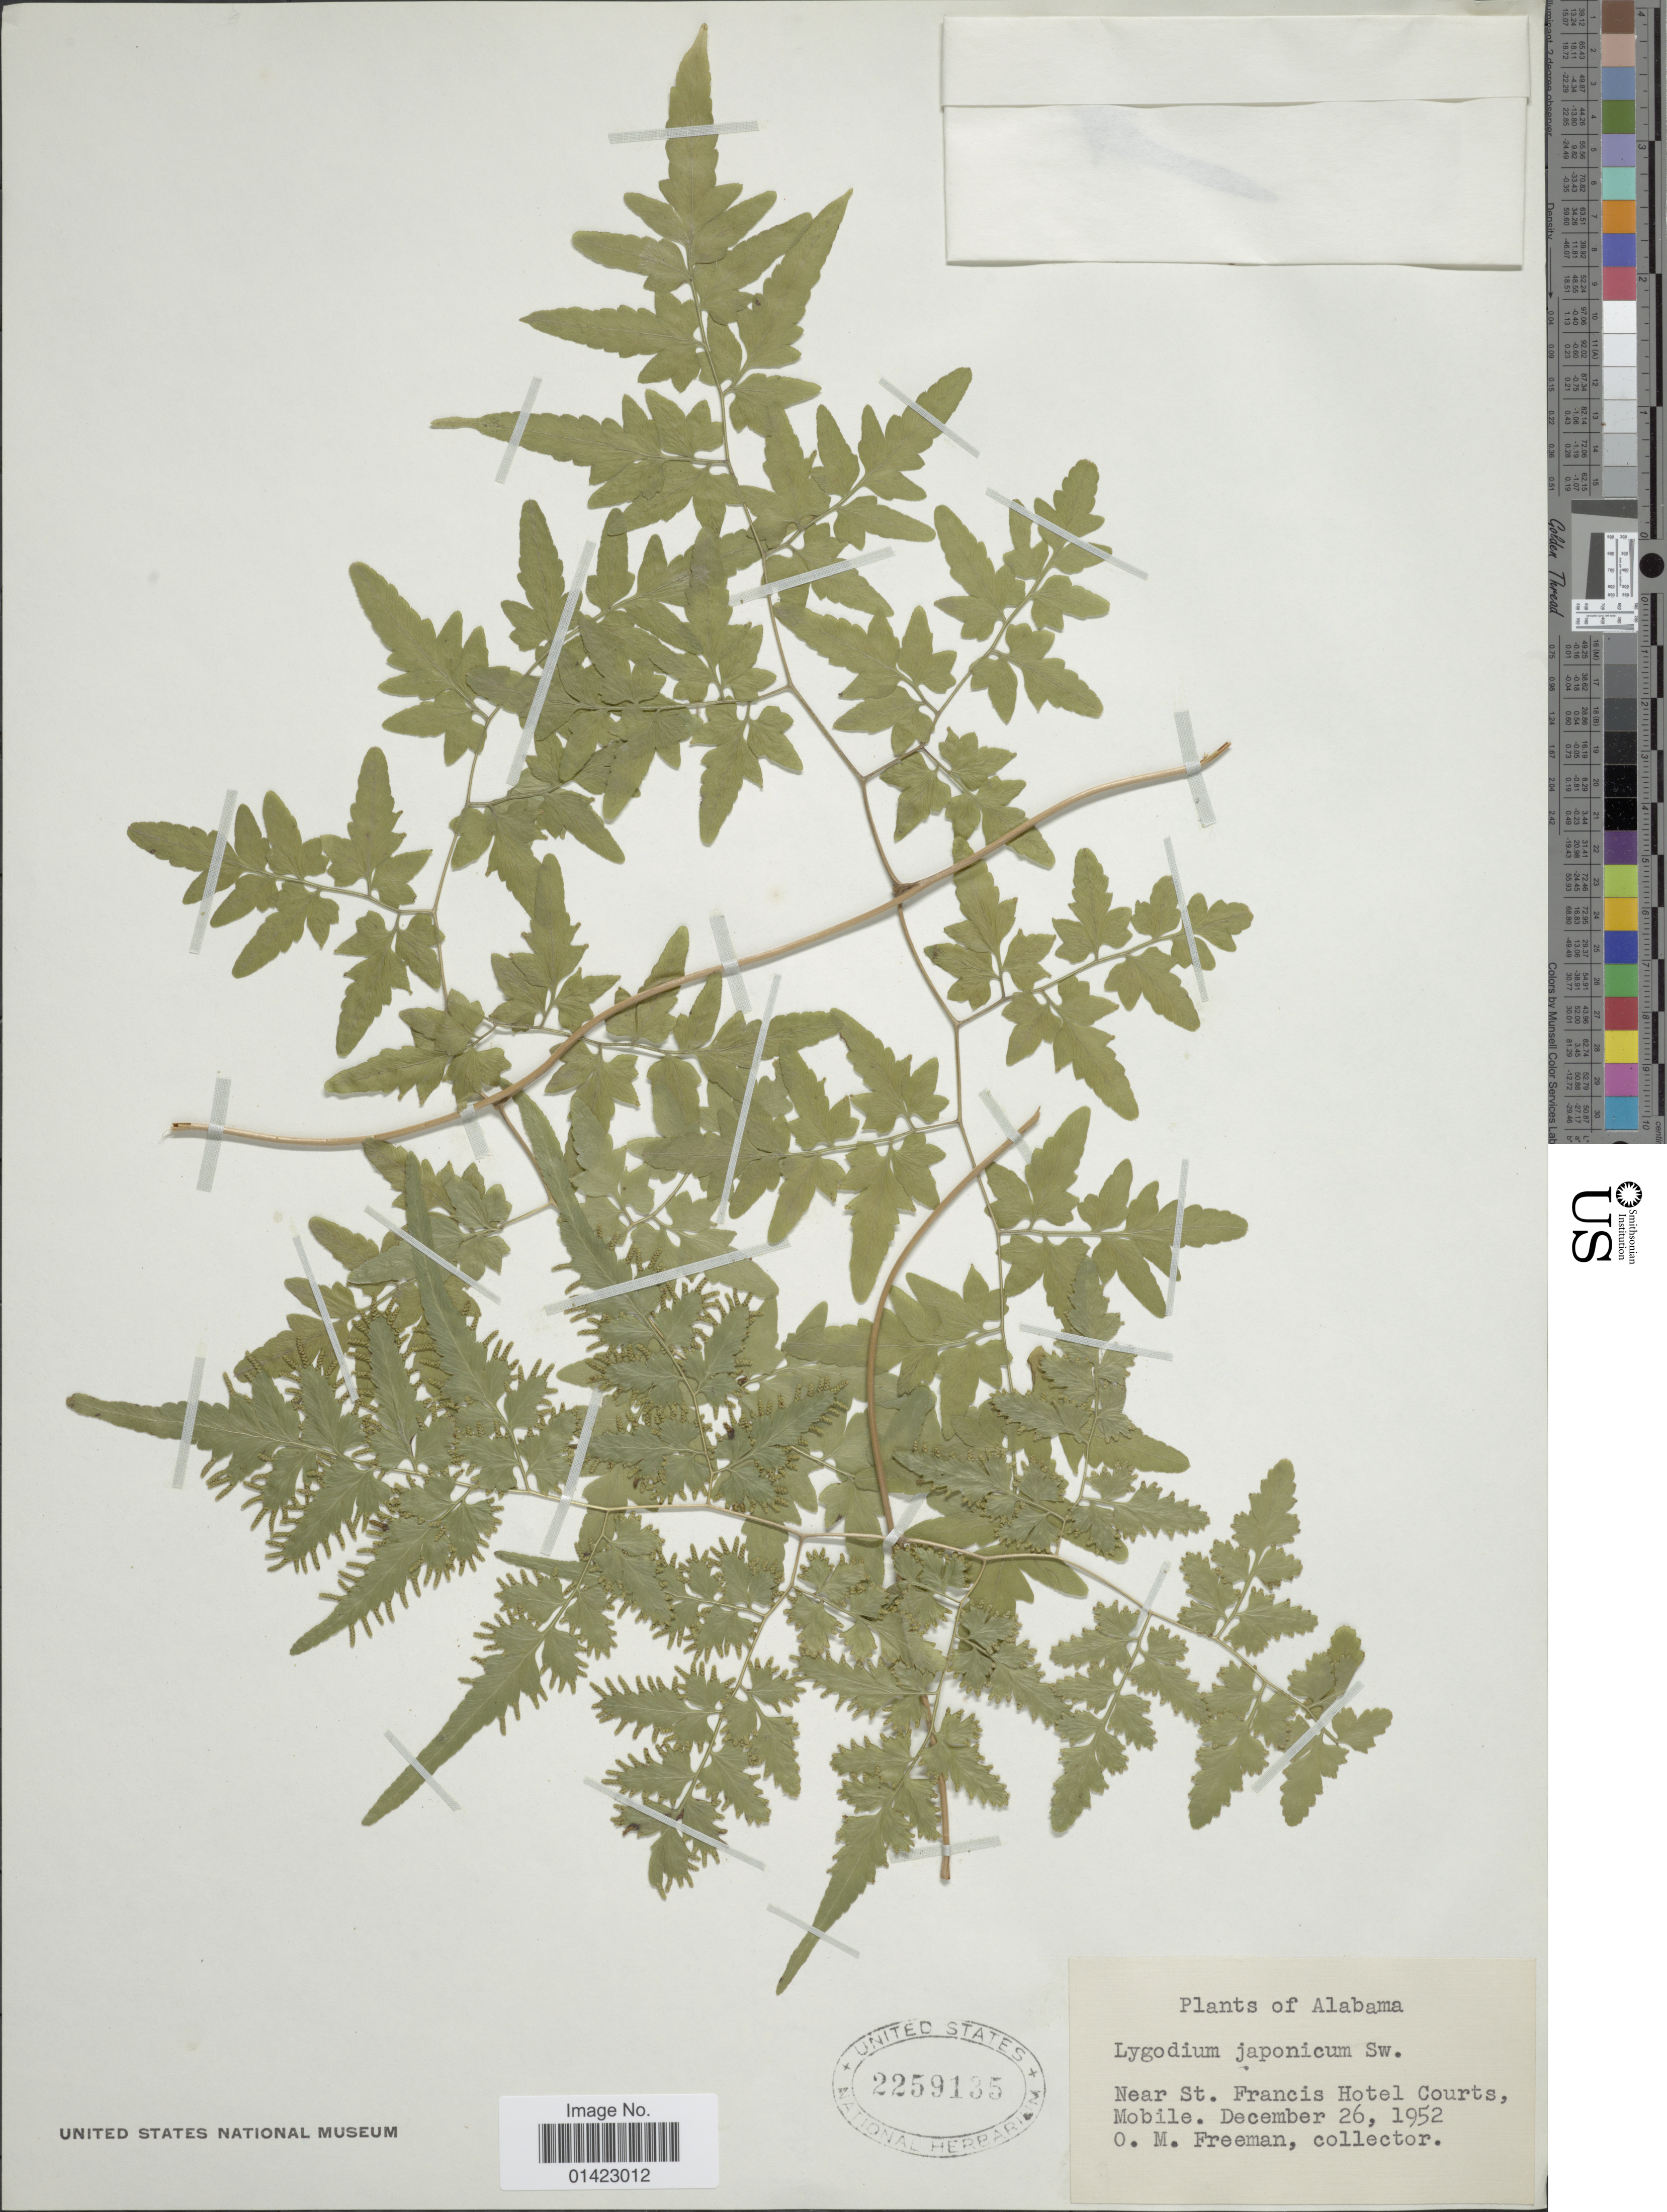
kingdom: Plantae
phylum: Tracheophyta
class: Polypodiopsida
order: Schizaeales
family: Lygodiaceae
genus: Lygodium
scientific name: Lygodium japonicum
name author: (Thunb.) Sw.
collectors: O. Freeman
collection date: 1952-12-26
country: United States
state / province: Alabama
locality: Alabama, Near St. Francis Hotel Courts, mobile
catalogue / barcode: US 2259135